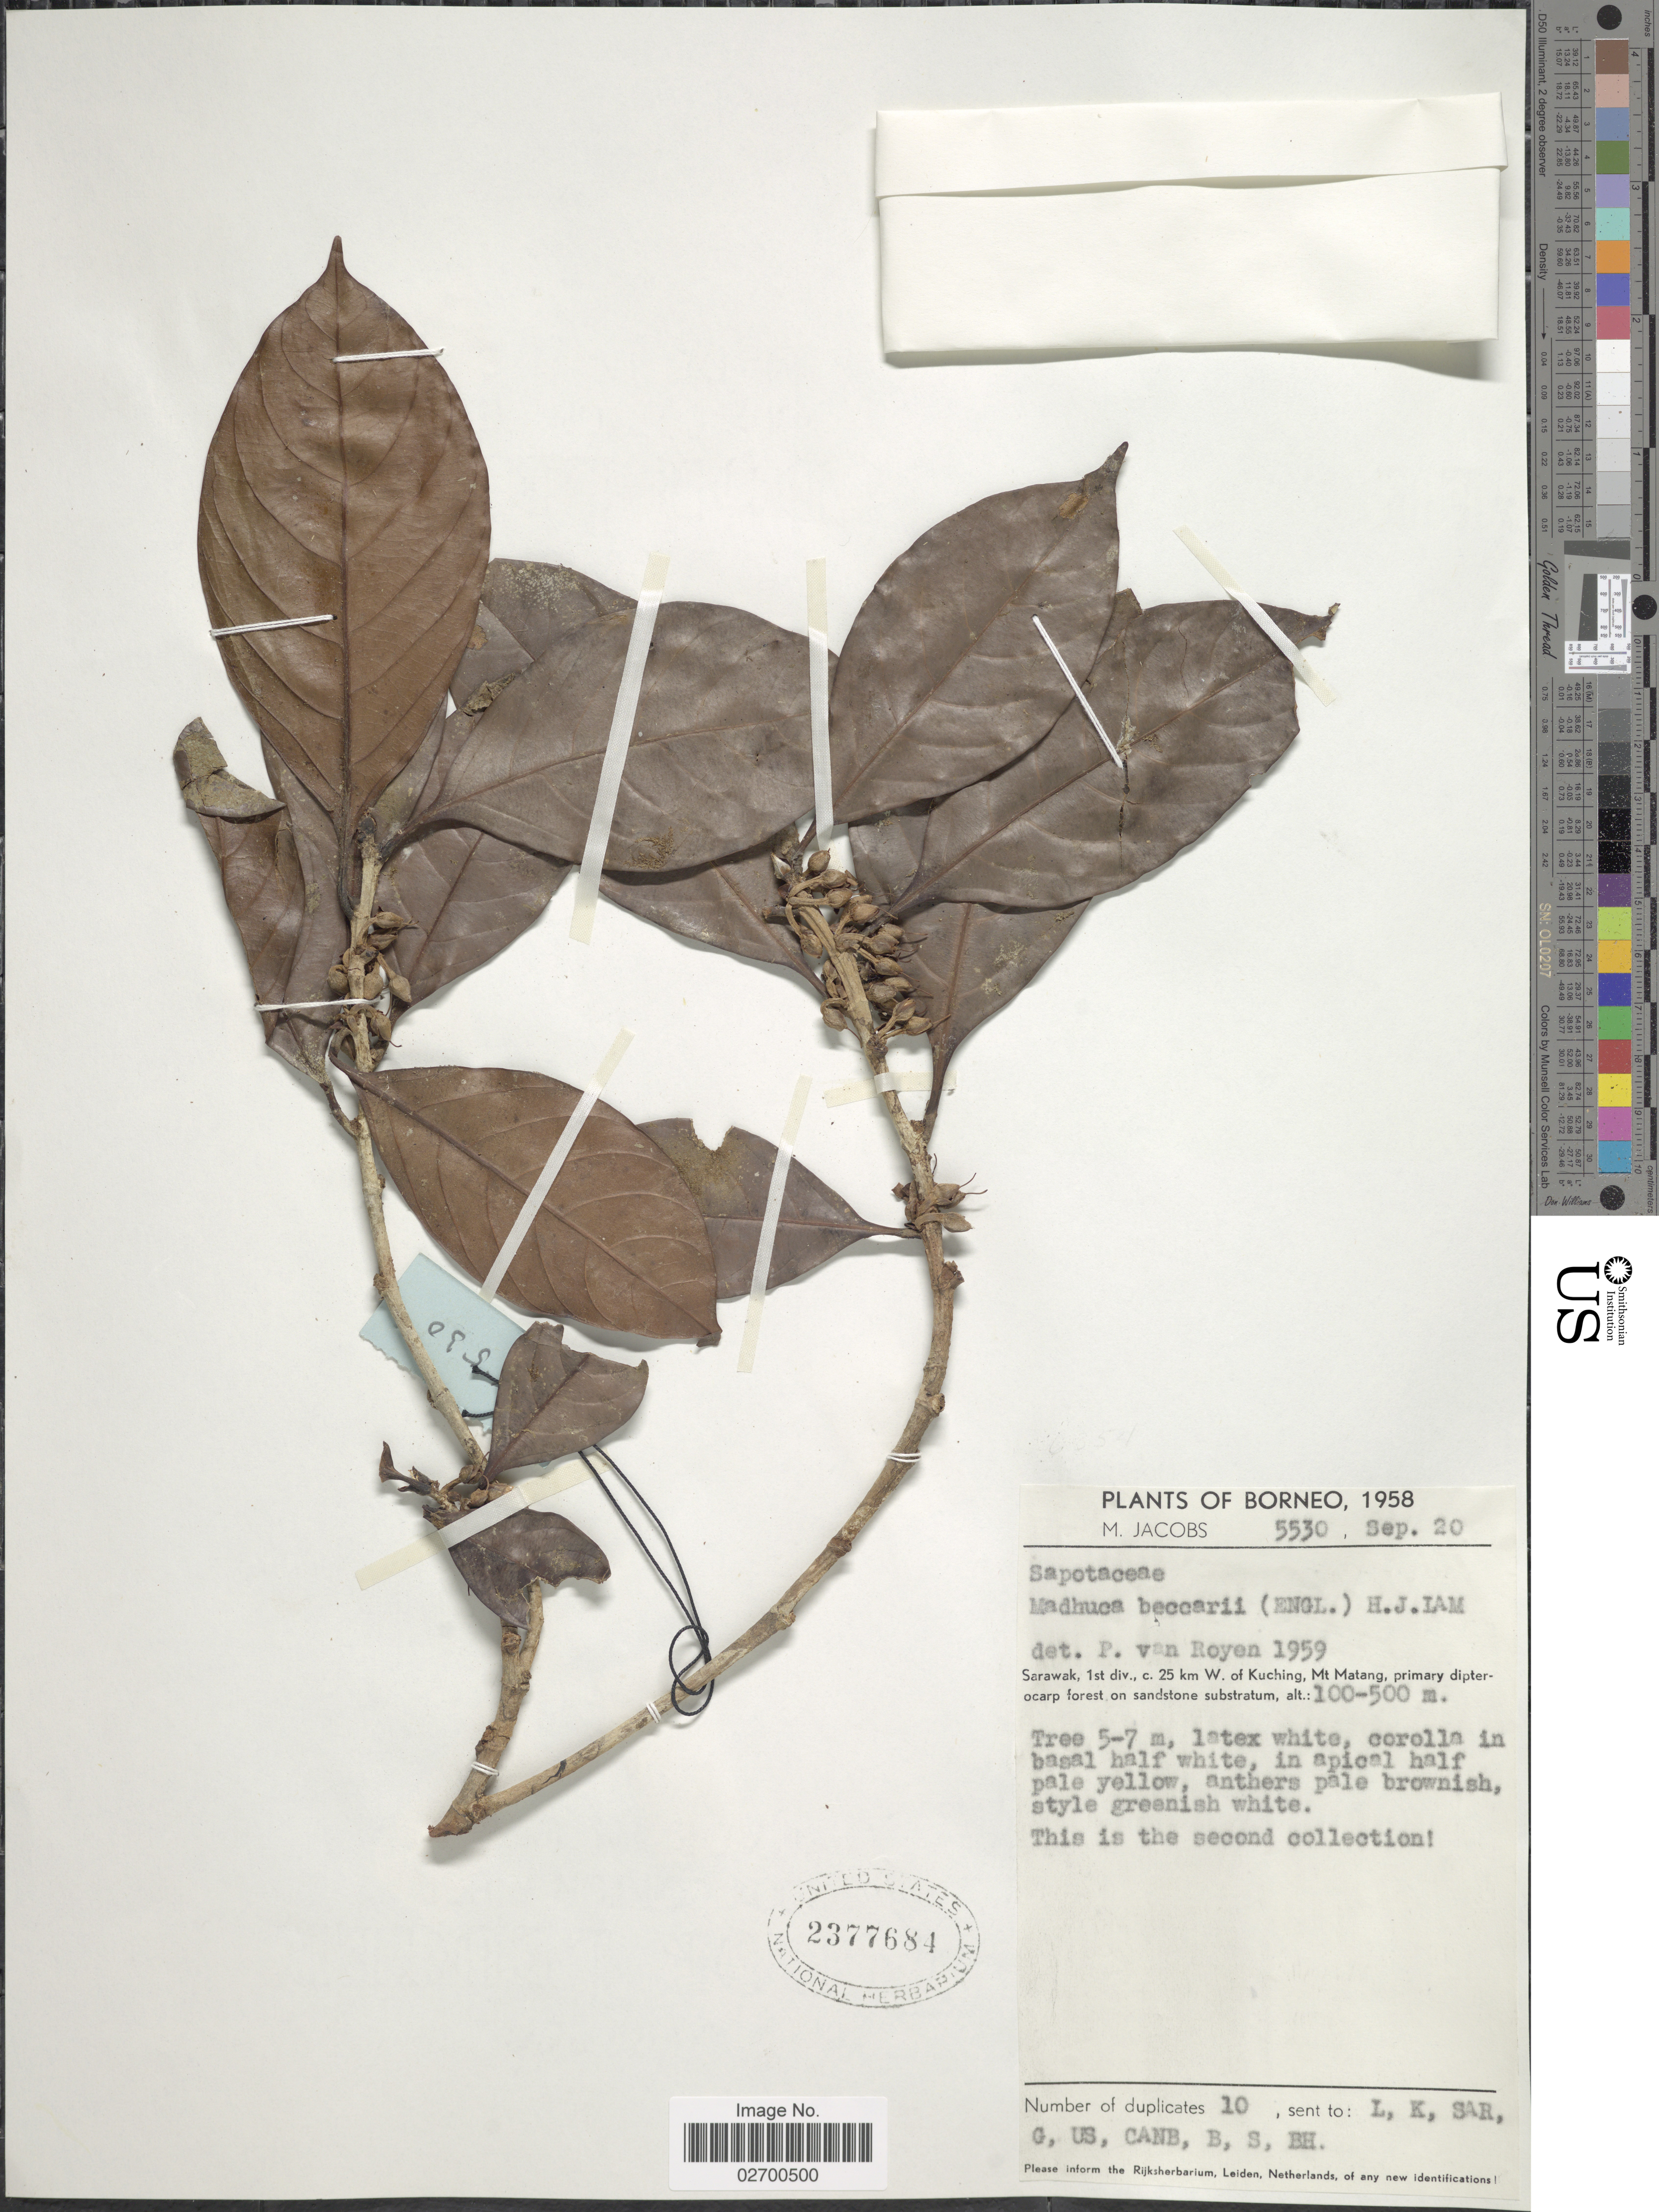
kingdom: Plantae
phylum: Tracheophyta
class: Magnoliopsida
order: Ericales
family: Sapotaceae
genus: Madhuca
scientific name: Madhuca beccarii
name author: H.J. Lam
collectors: M. Jacobs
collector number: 5530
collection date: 1958-09-20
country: Malaysia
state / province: Sarawak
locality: Borneo. 1st div., c. 25 km W. of Kuching, Mt Matang, primary dipterocarp forest on sandstone substratum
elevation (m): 100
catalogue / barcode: US 2377684